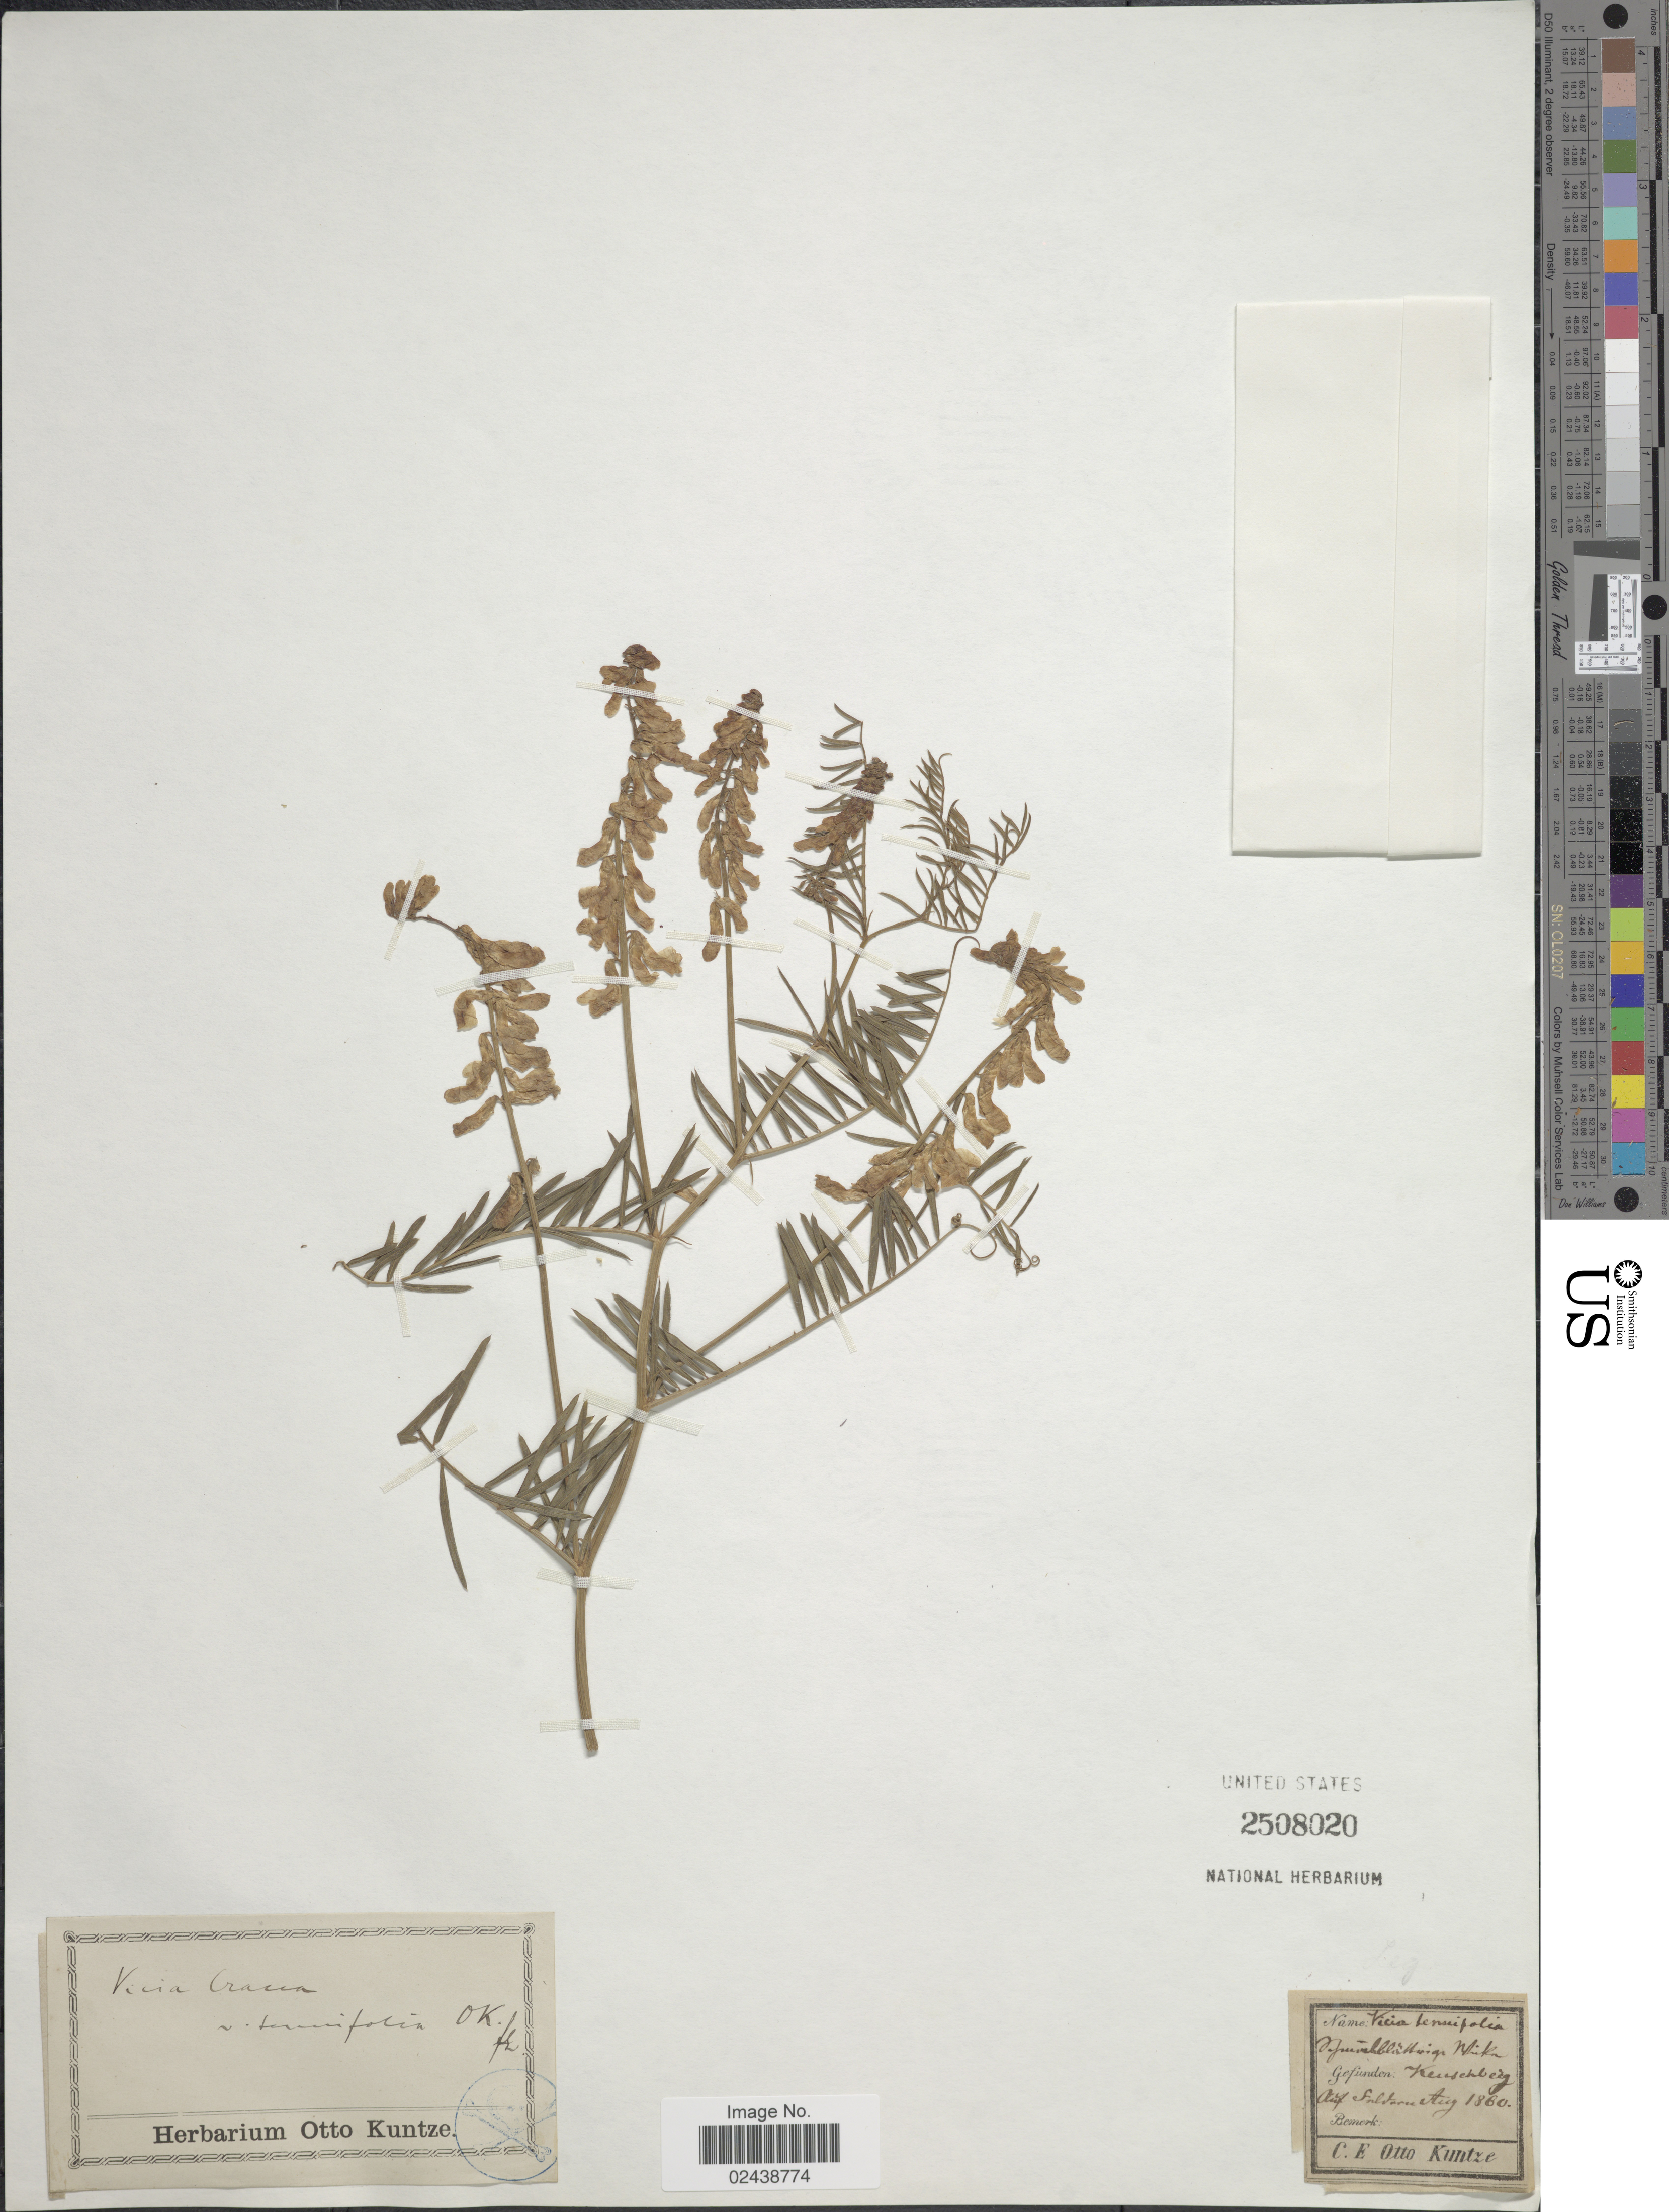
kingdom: Plantae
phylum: Tracheophyta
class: Magnoliopsida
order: Fabales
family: Fabaceae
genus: Vicia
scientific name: Vicia cracca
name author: L.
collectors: C.E.O. Kuntze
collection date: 1860-08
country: Germany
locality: Keuschberg , Auf Saldern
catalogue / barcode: US 2508020